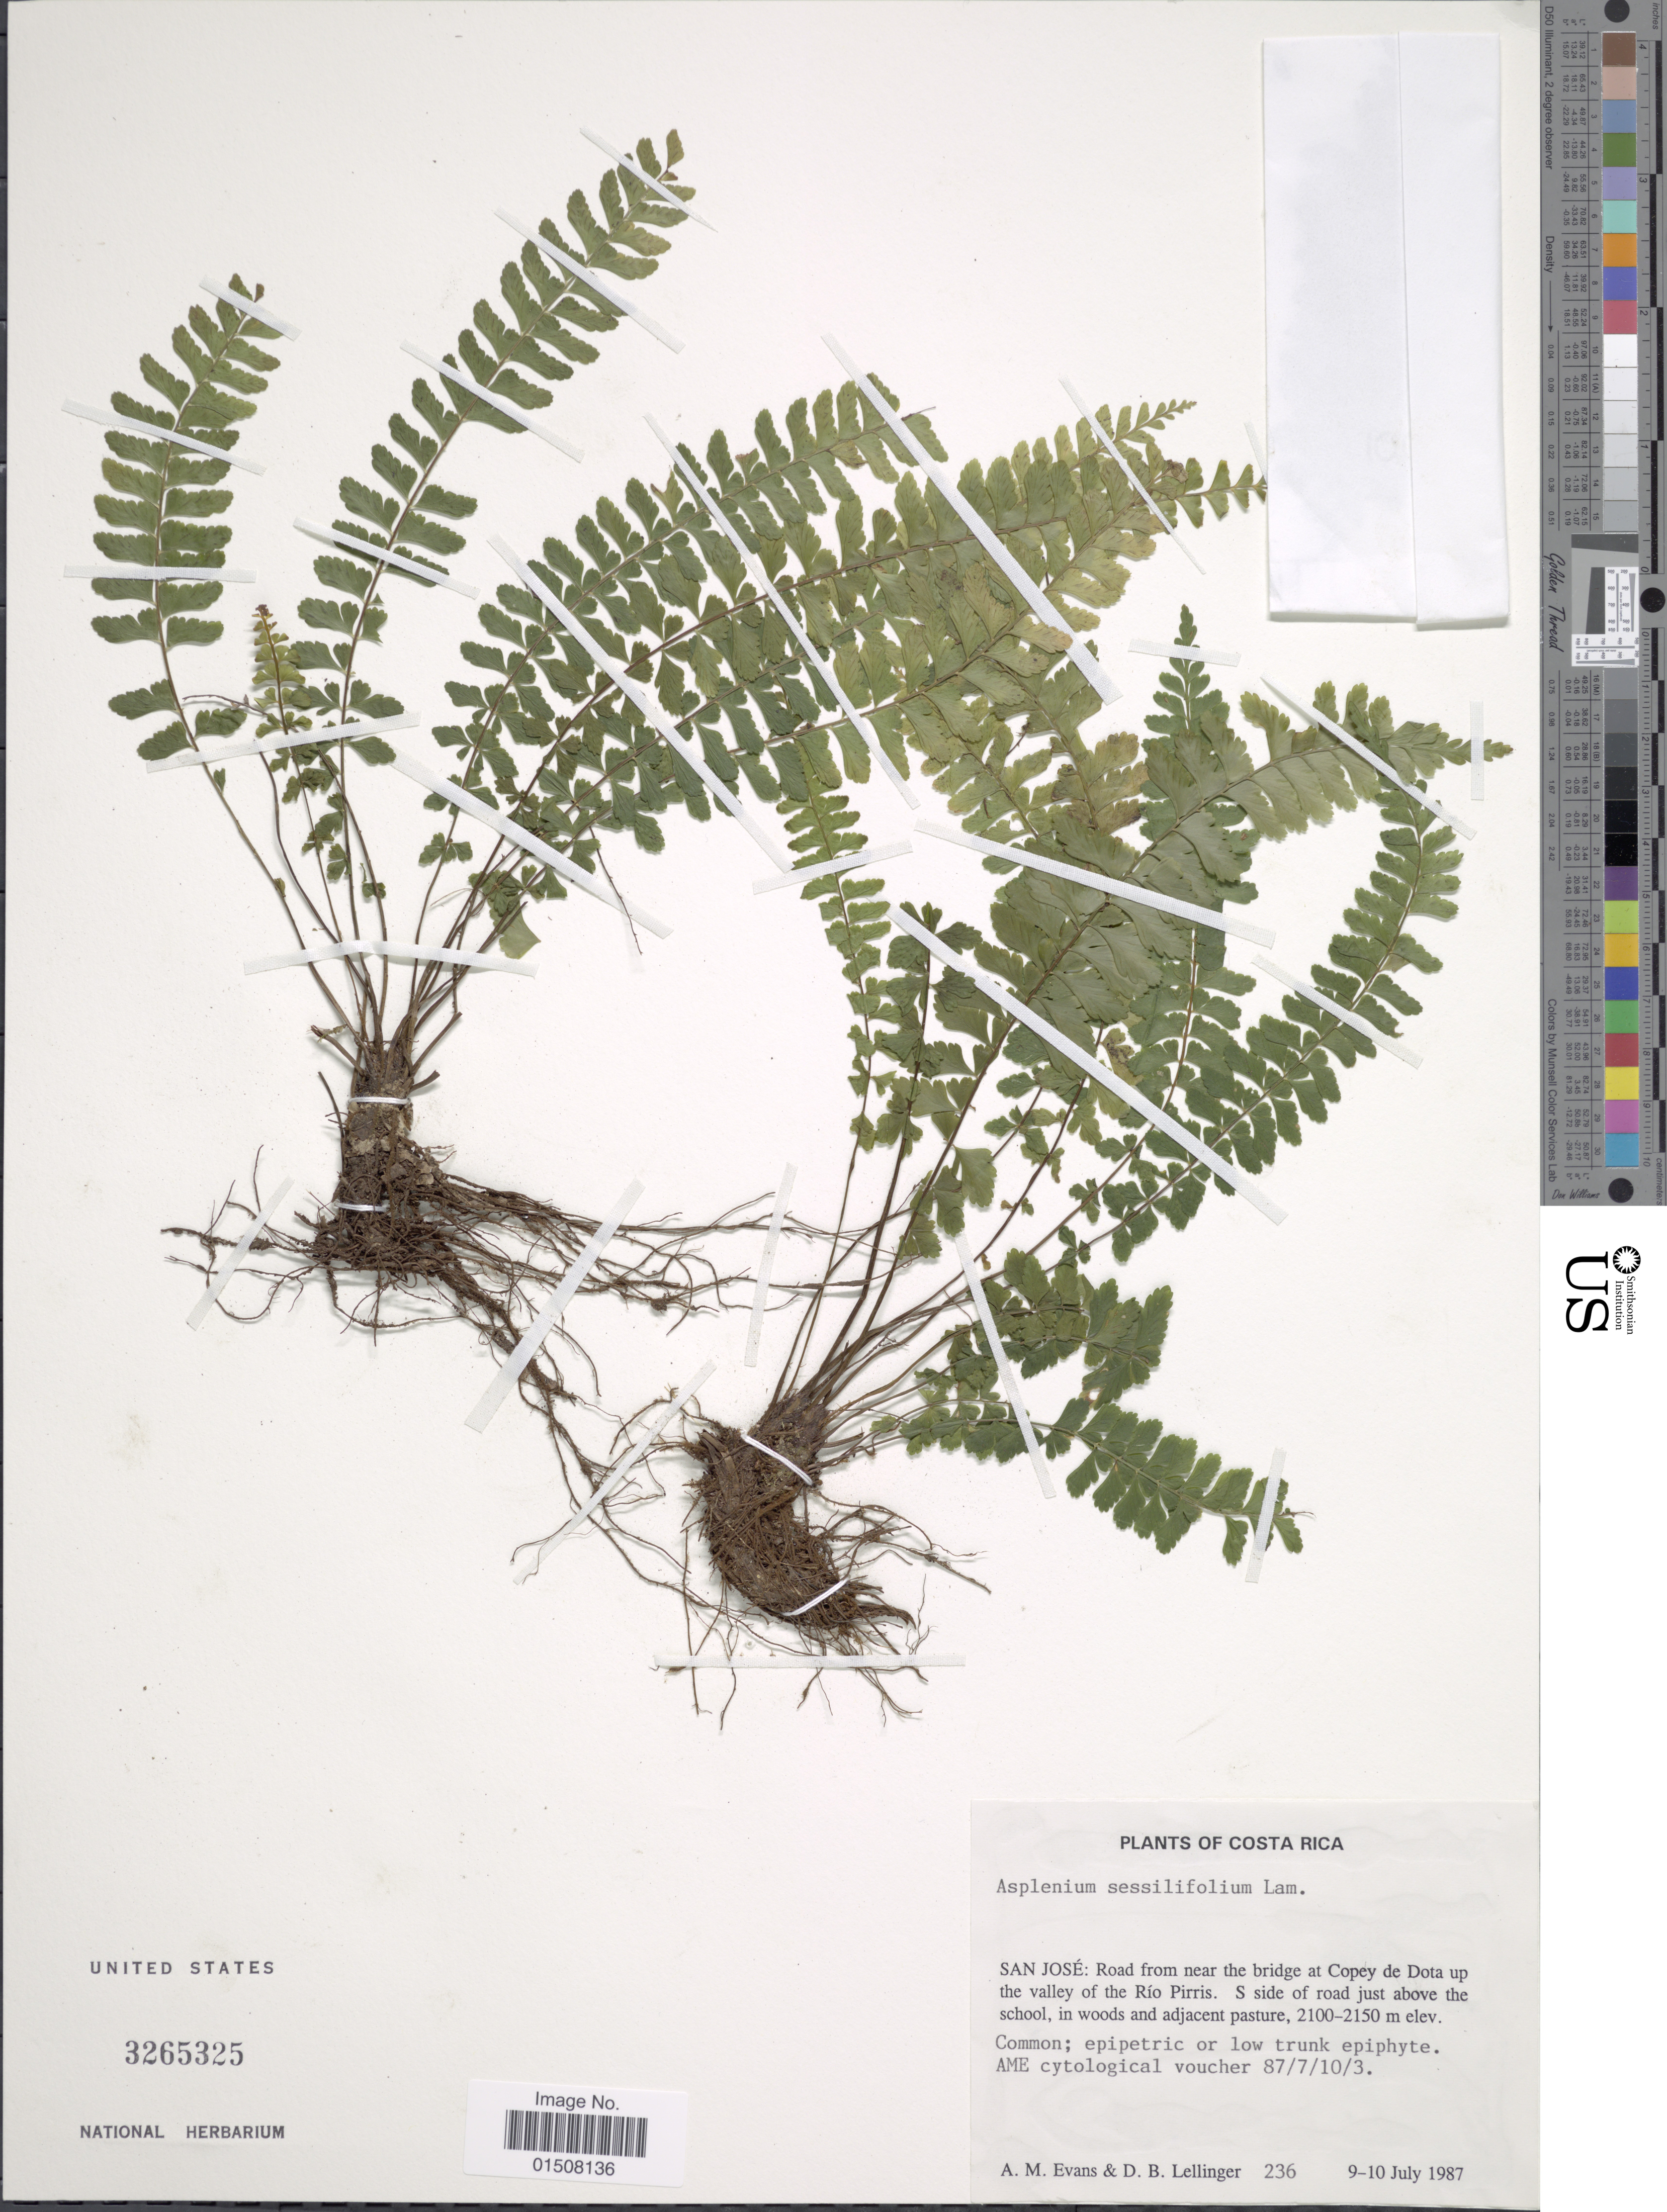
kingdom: Plantae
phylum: Tracheophyta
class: Polypodiopsida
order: Polypodiales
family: Aspleniaceae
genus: Asplenium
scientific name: Asplenium sessilifolium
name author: Desv.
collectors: A. M. Evans & D. B. Lellinger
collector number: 236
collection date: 1987-07-09/1987-07-10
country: Costa Rica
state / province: San José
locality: Road from near the bridge at Copey de Dota up the valley of the Río Pirris, S side of road just above the schoo;, in woods and adjacent pasture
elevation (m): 2100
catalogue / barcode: US 3265325